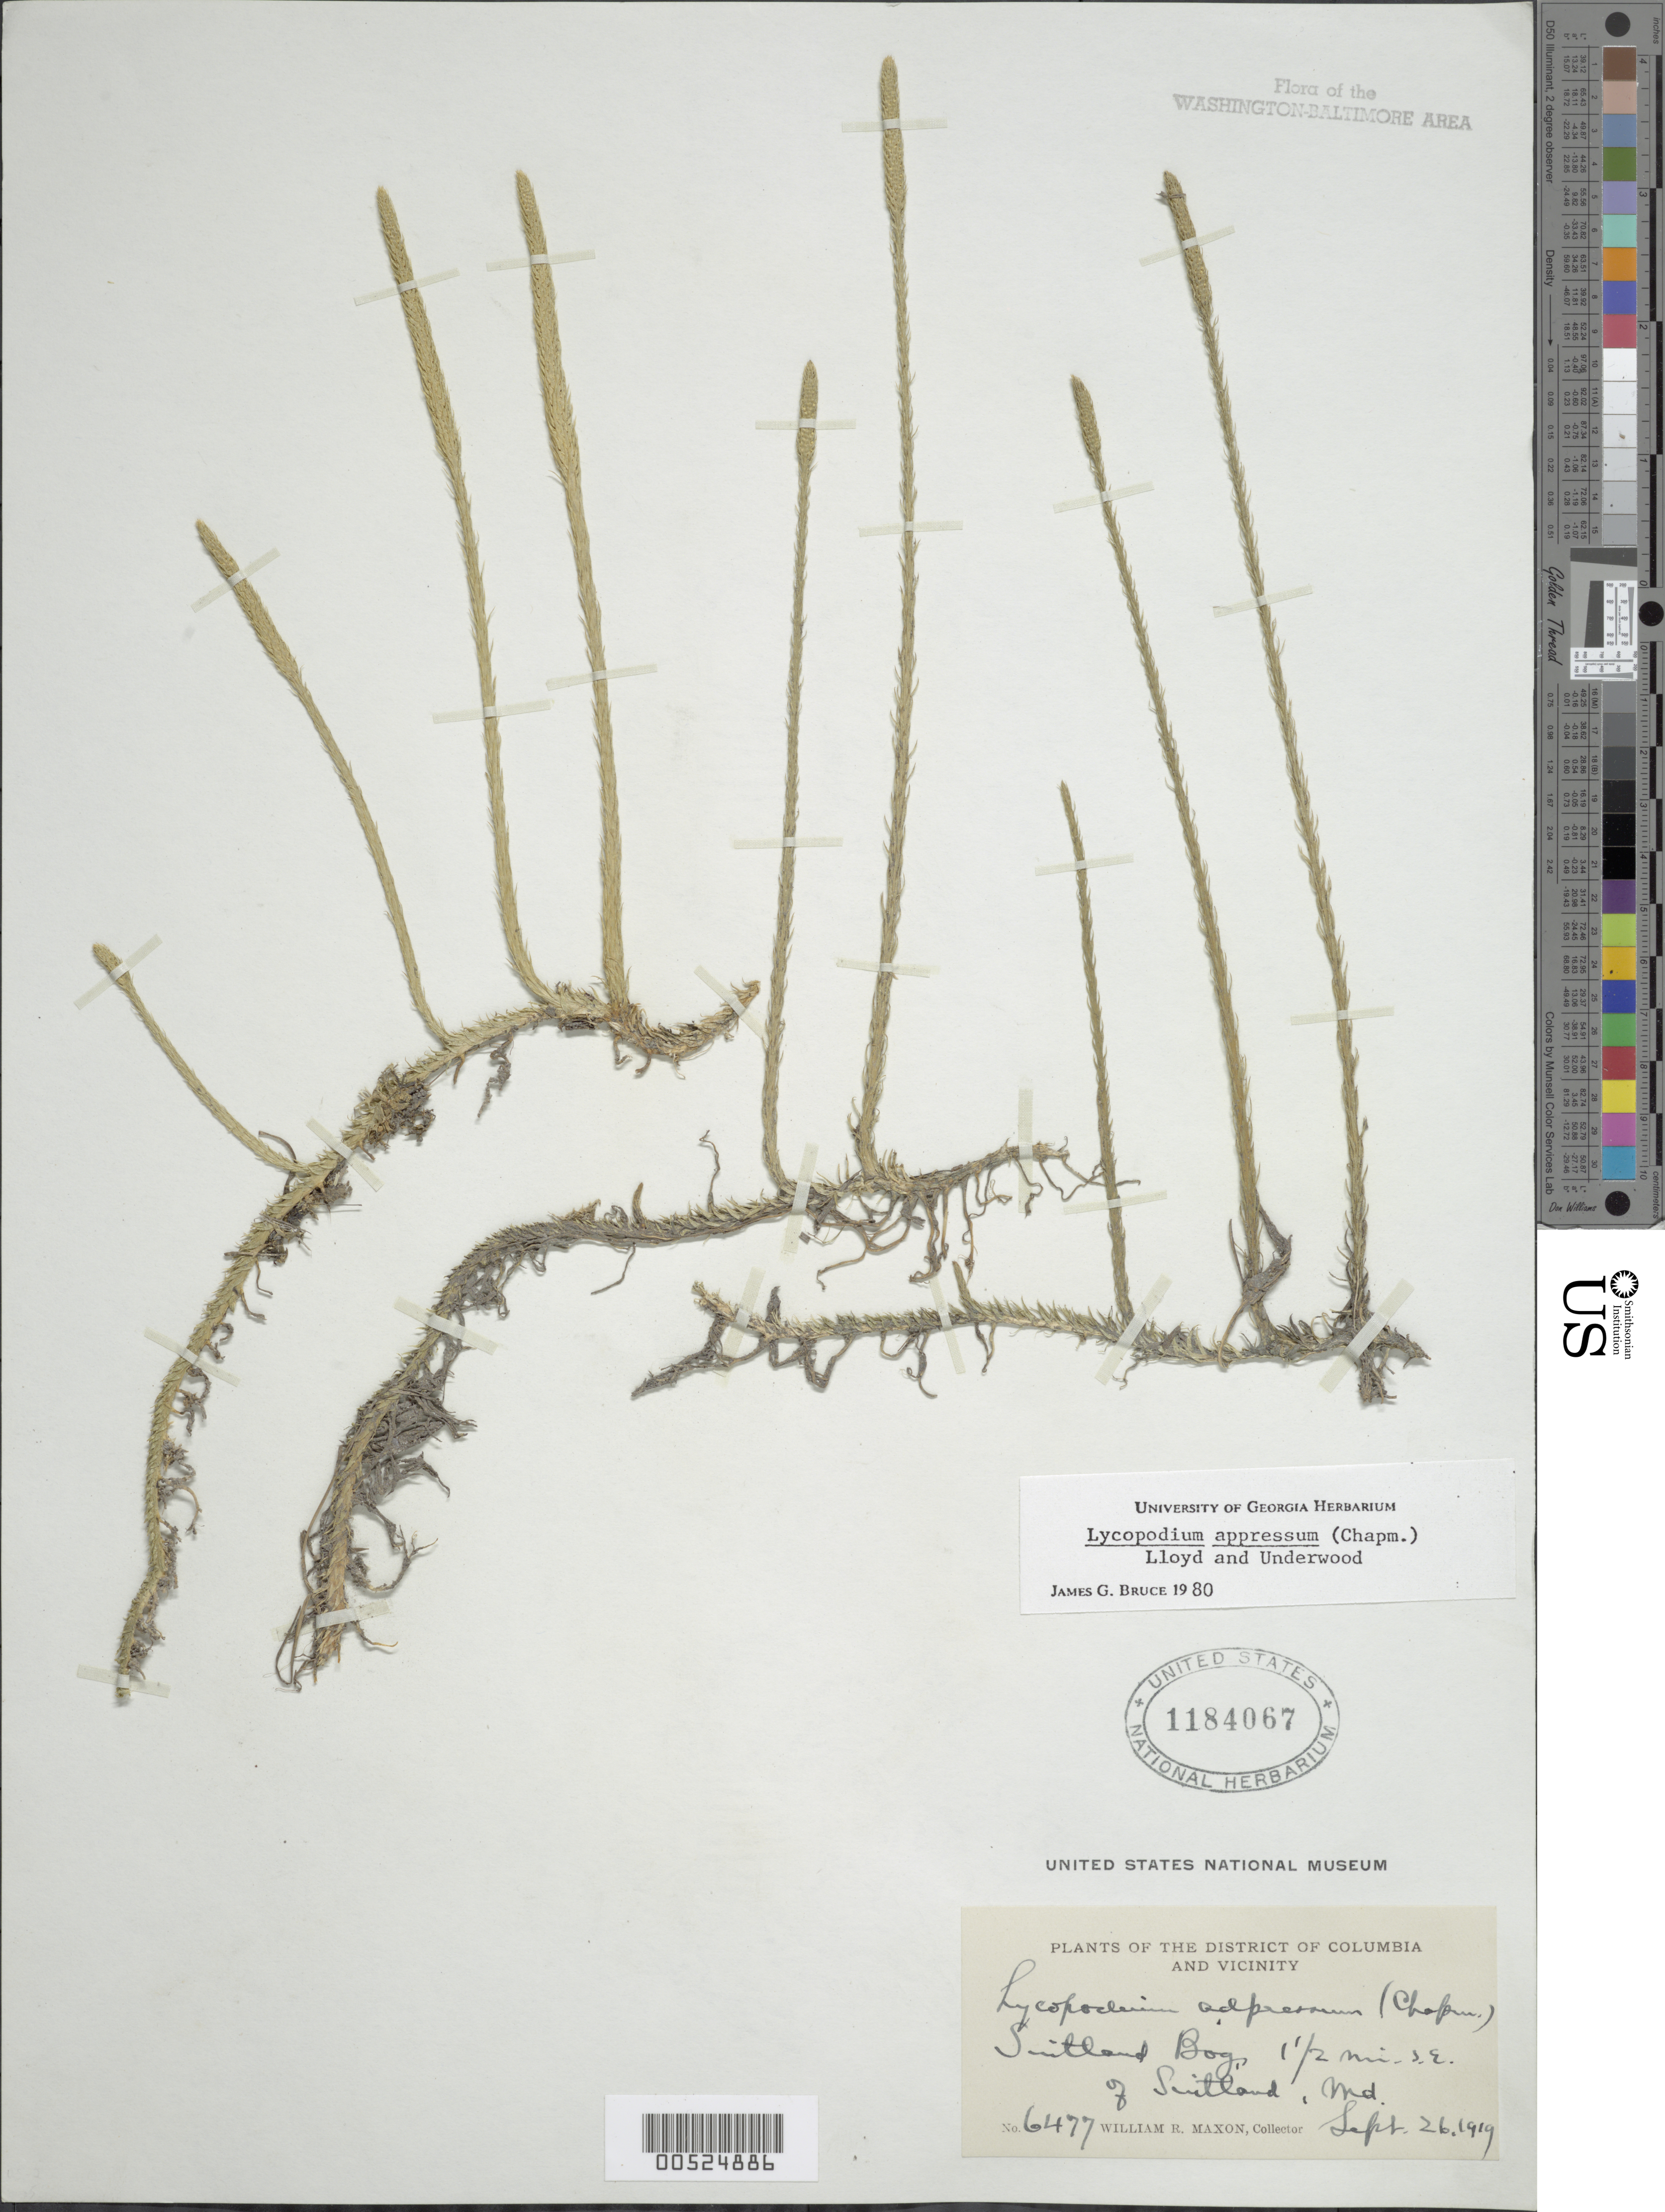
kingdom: Plantae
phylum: Tracheophyta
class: Lycopodiopsida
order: Lycopodiales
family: Lycopodiaceae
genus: Lycopodiella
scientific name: Lycopodiella appressa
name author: (Chapm.) Cranfill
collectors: W. R. Maxon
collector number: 6477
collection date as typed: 26 Sep 1919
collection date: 1919-09-26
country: United States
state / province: Maryland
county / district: Prince George's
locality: Suitland Bog, 1.5 mi. SE of Suitland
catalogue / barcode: US 1184067